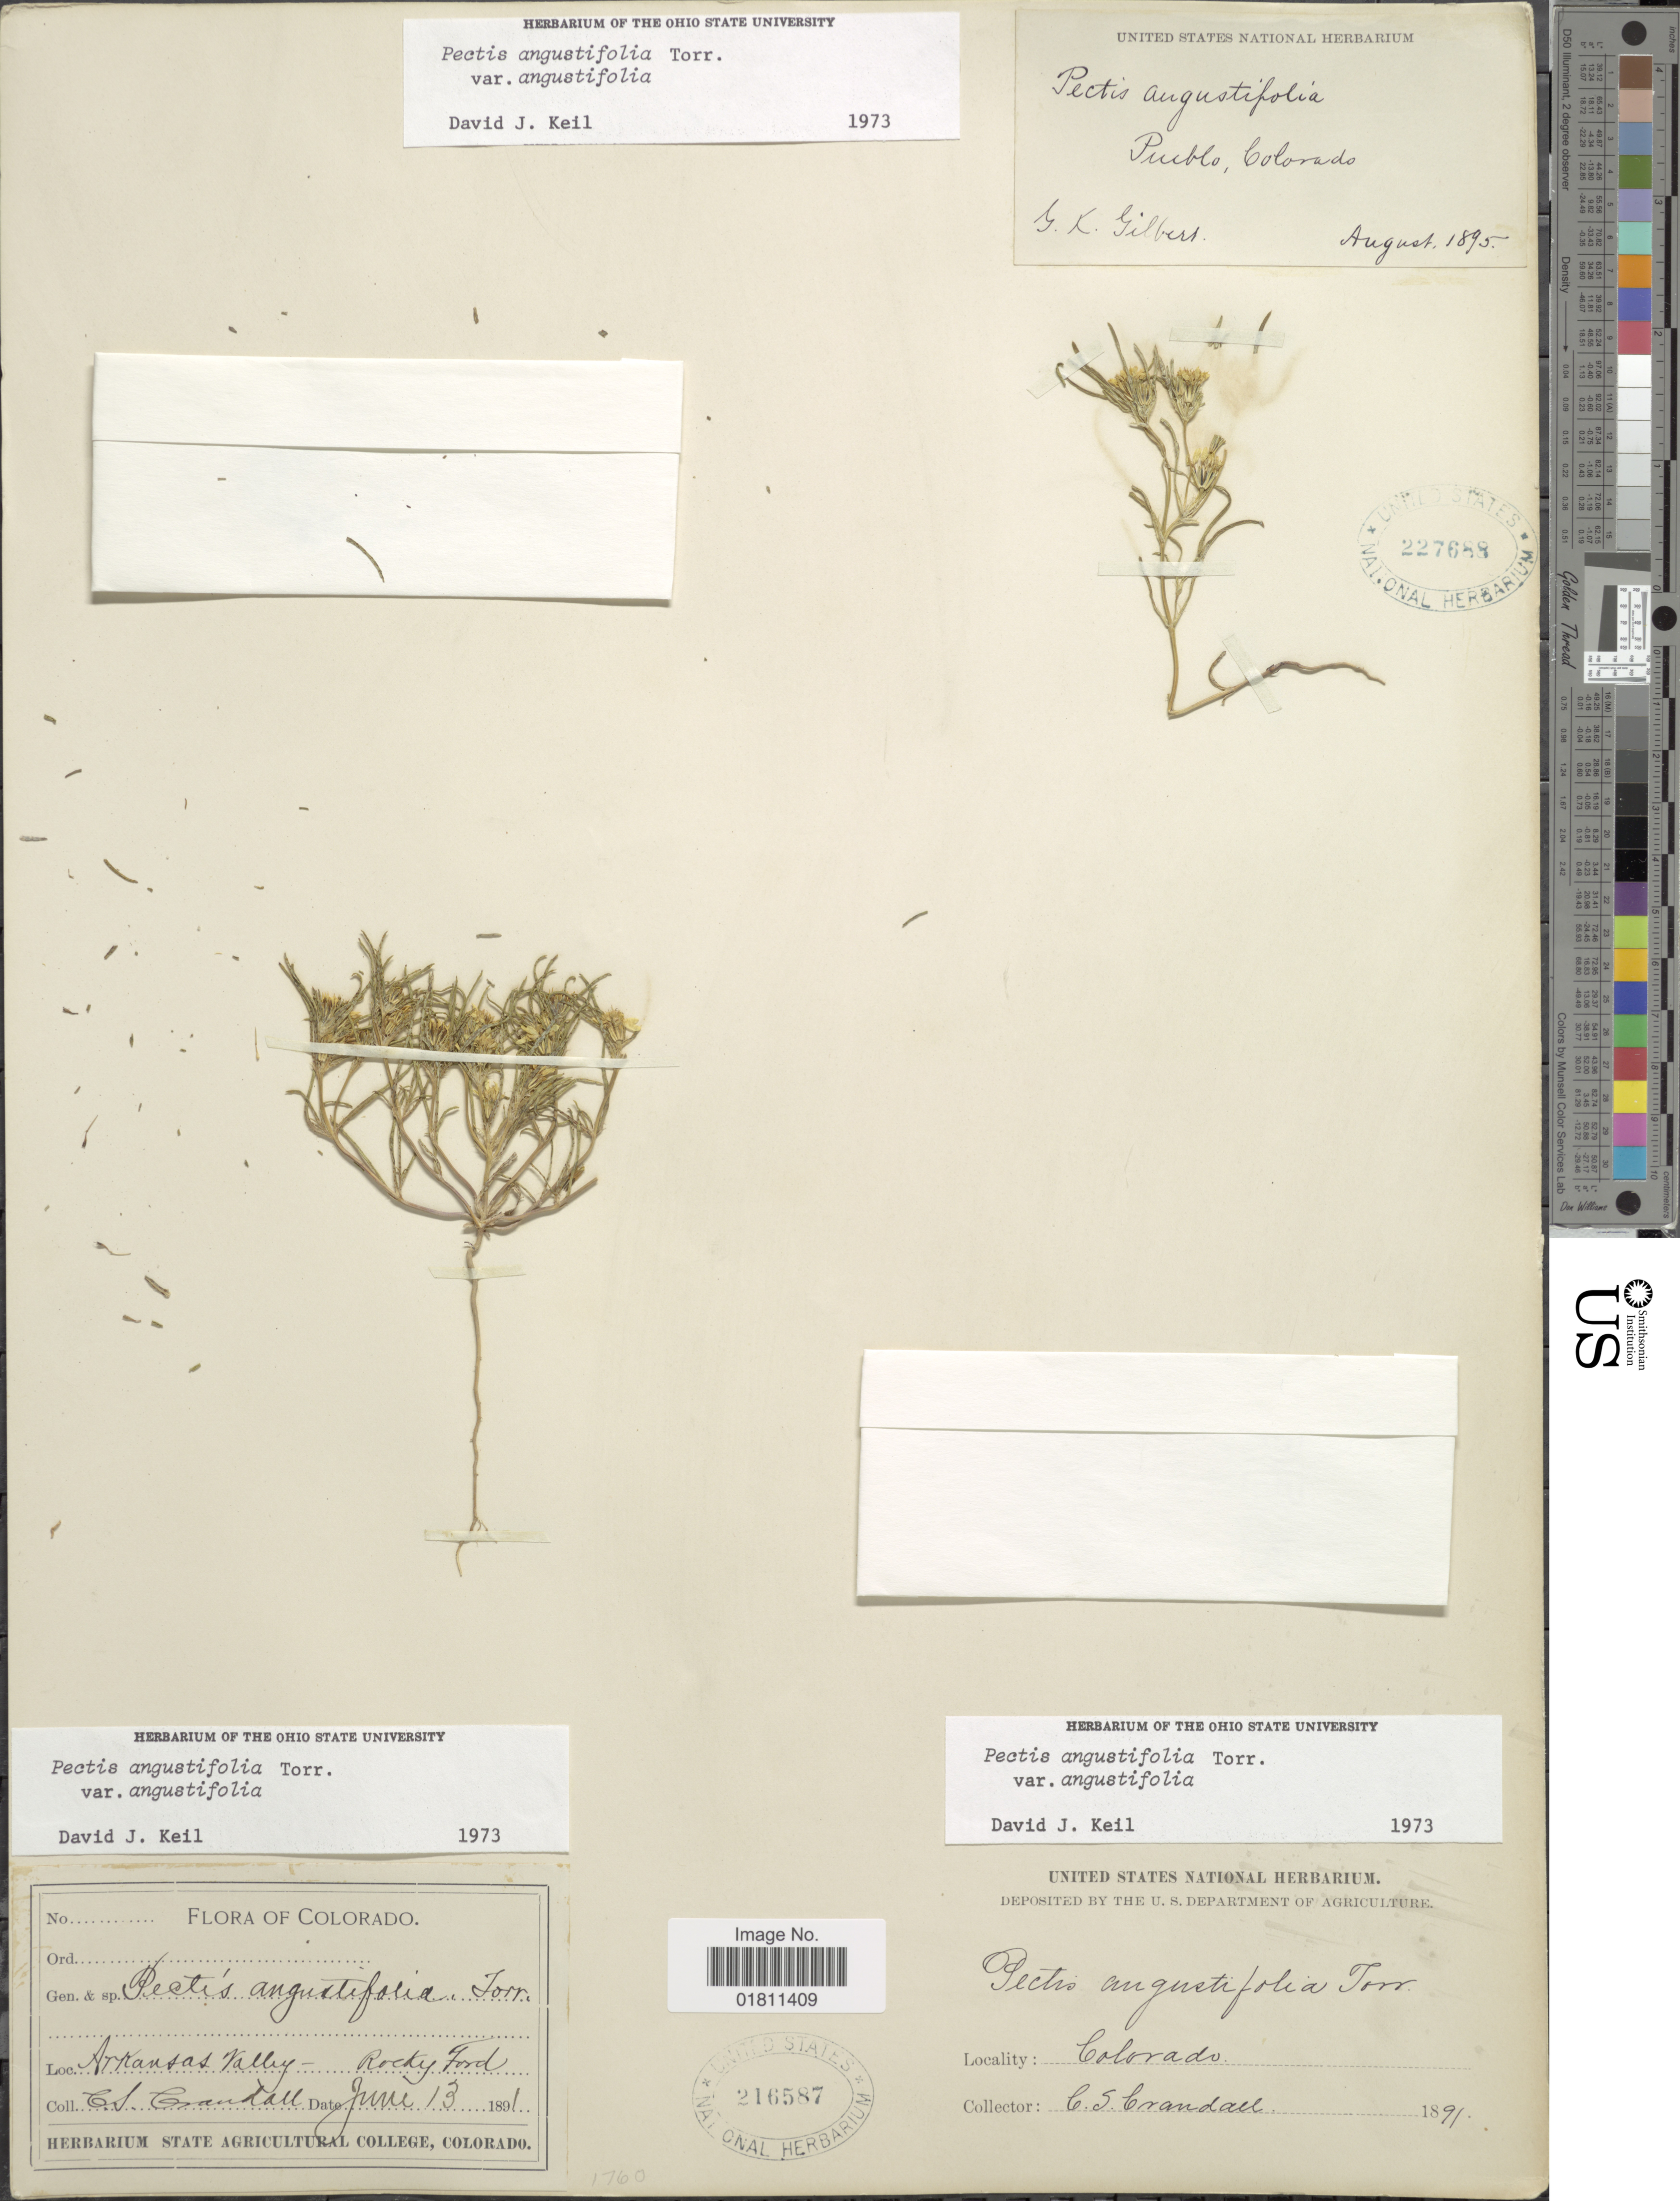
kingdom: Plantae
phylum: Tracheophyta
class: Magnoliopsida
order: Asterales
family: Asteraceae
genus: Pectis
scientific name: Pectis angustifolia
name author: Torr.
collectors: C. Crandall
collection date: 1891-06-13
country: United States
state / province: Colorado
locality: Arkansas Valley-Rocky Ford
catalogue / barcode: US 216587